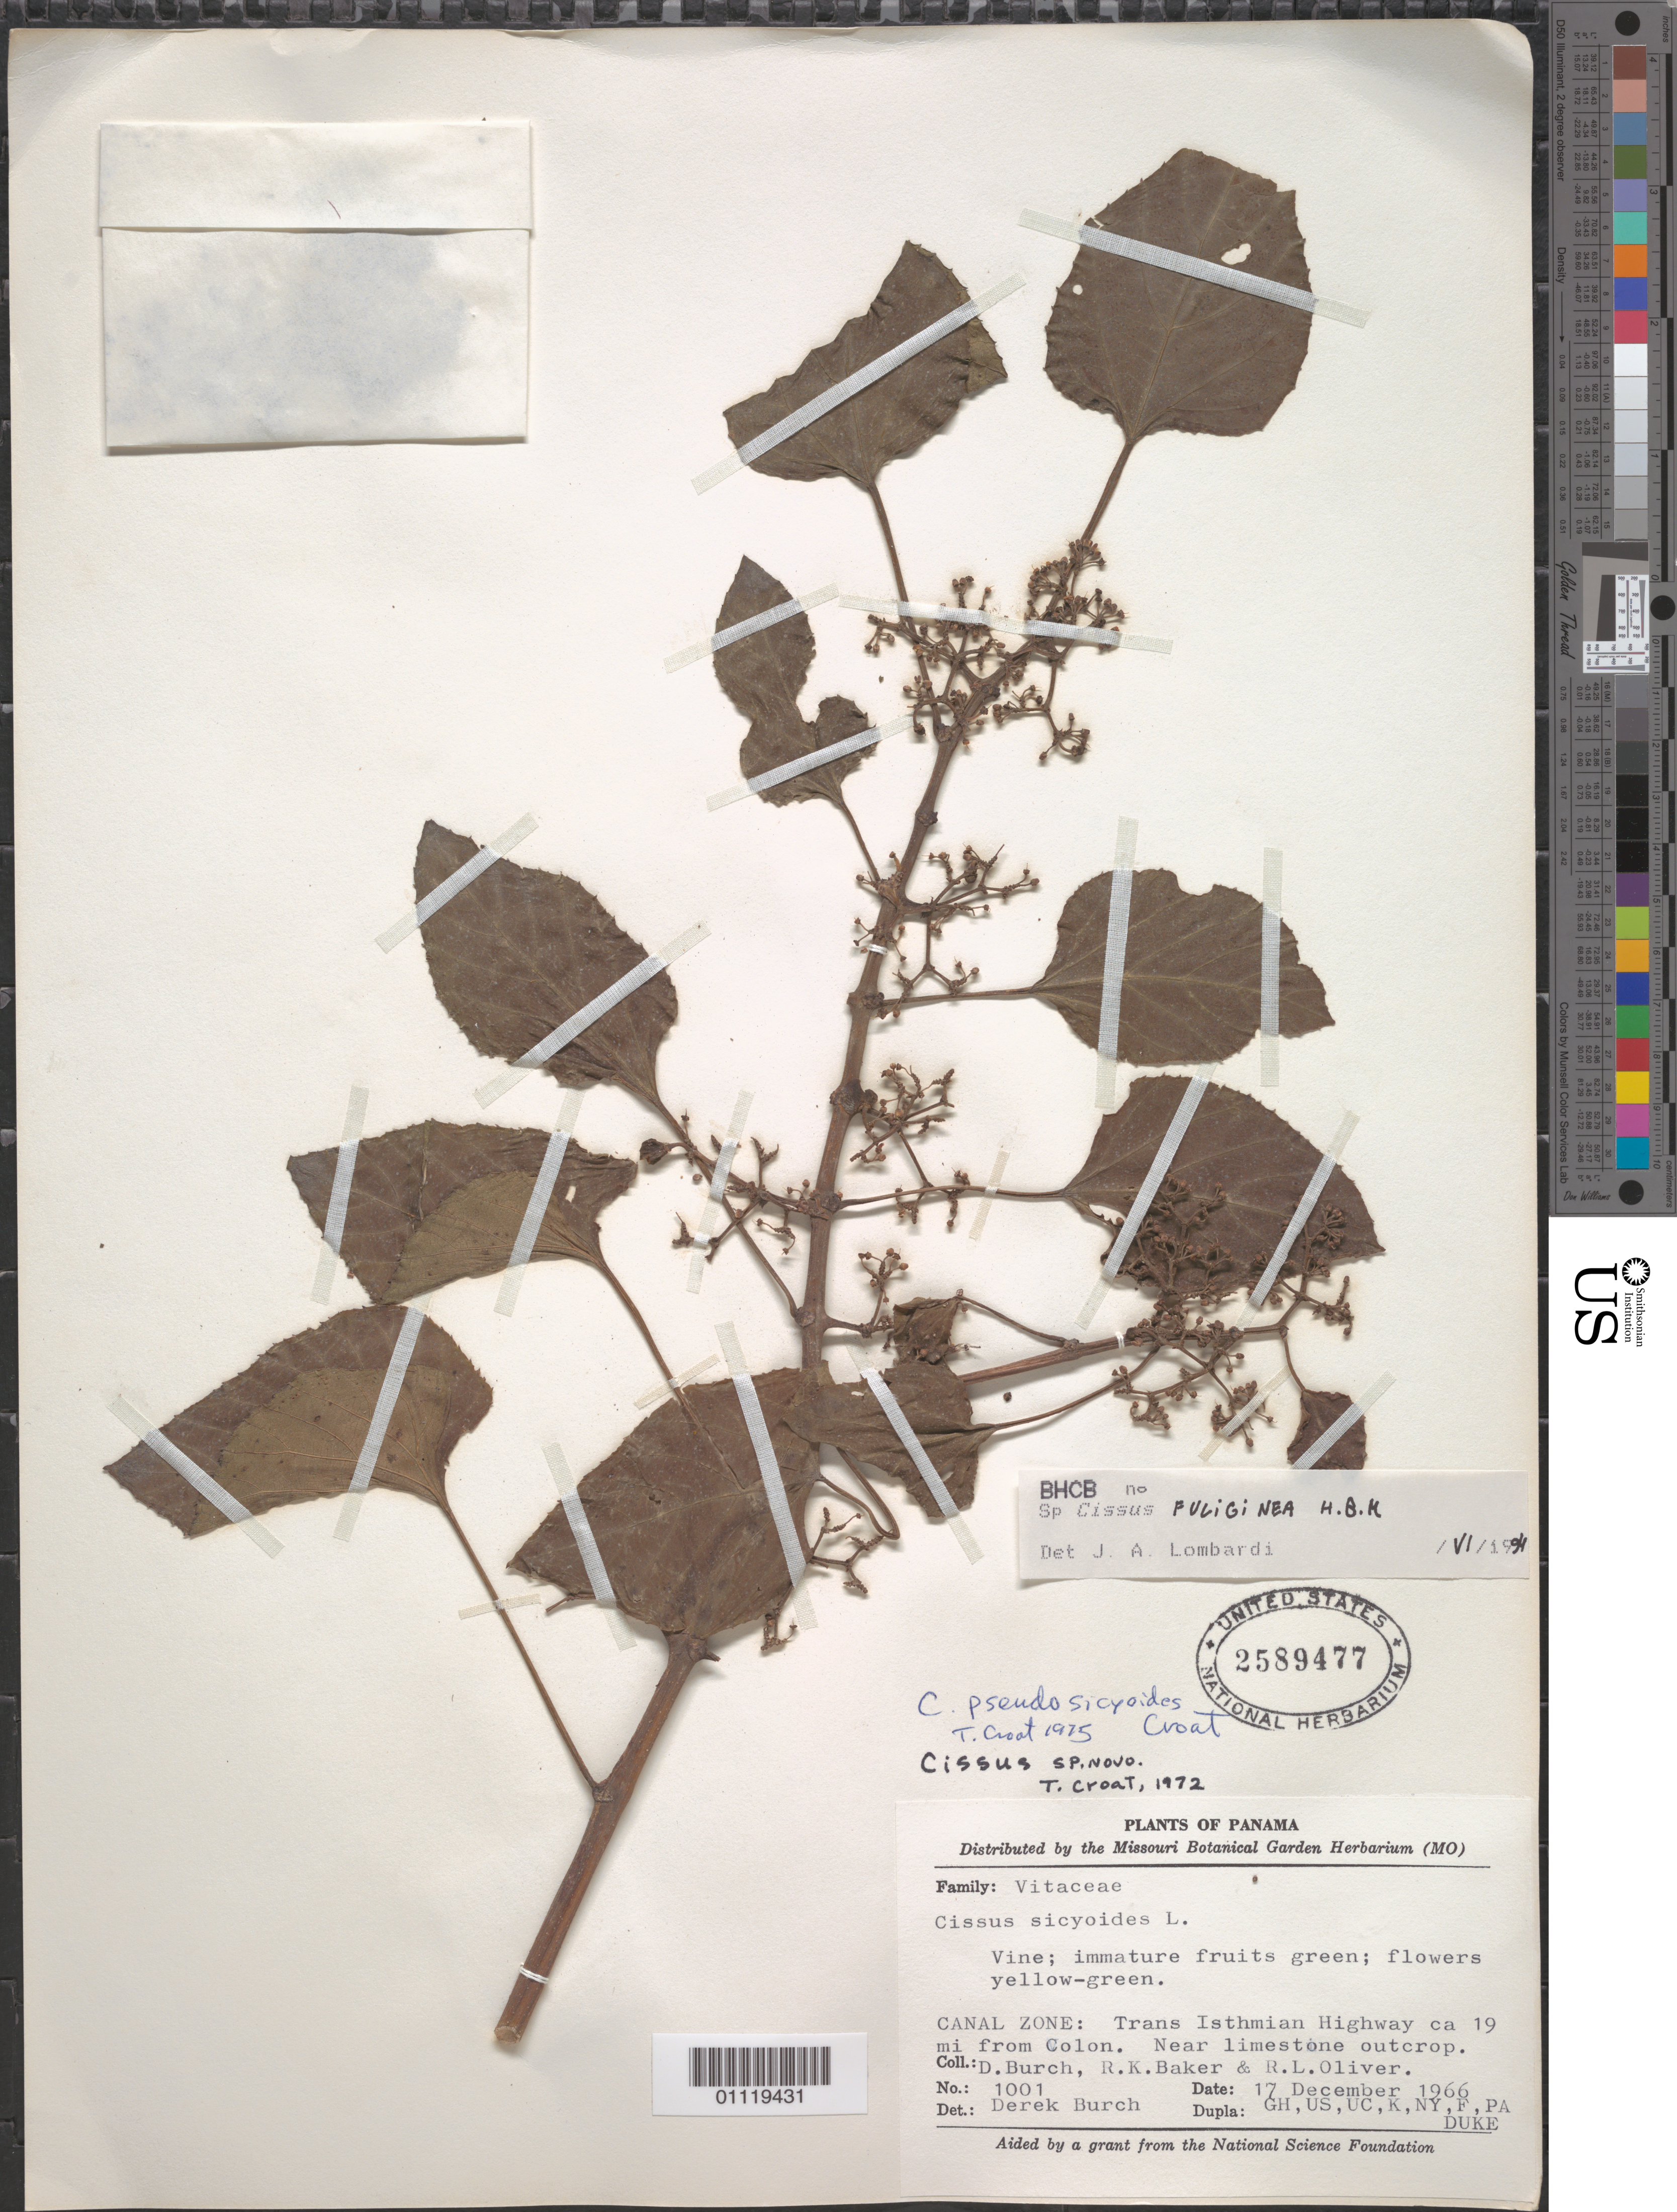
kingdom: Plantae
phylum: Tracheophyta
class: Magnoliopsida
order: Vitales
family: Vitaceae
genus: Cissus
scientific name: Cissus fuliginea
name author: Kunth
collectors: D. G. Burch, R. K. Baker & R. L. Oliver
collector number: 1001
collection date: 1966-12-17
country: Panama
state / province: Colón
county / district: Canal Zone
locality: Trans Isthmian Hwy ca 19 mi from Colon. Near limestone outcrop.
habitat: Vine.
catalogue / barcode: US 2589477